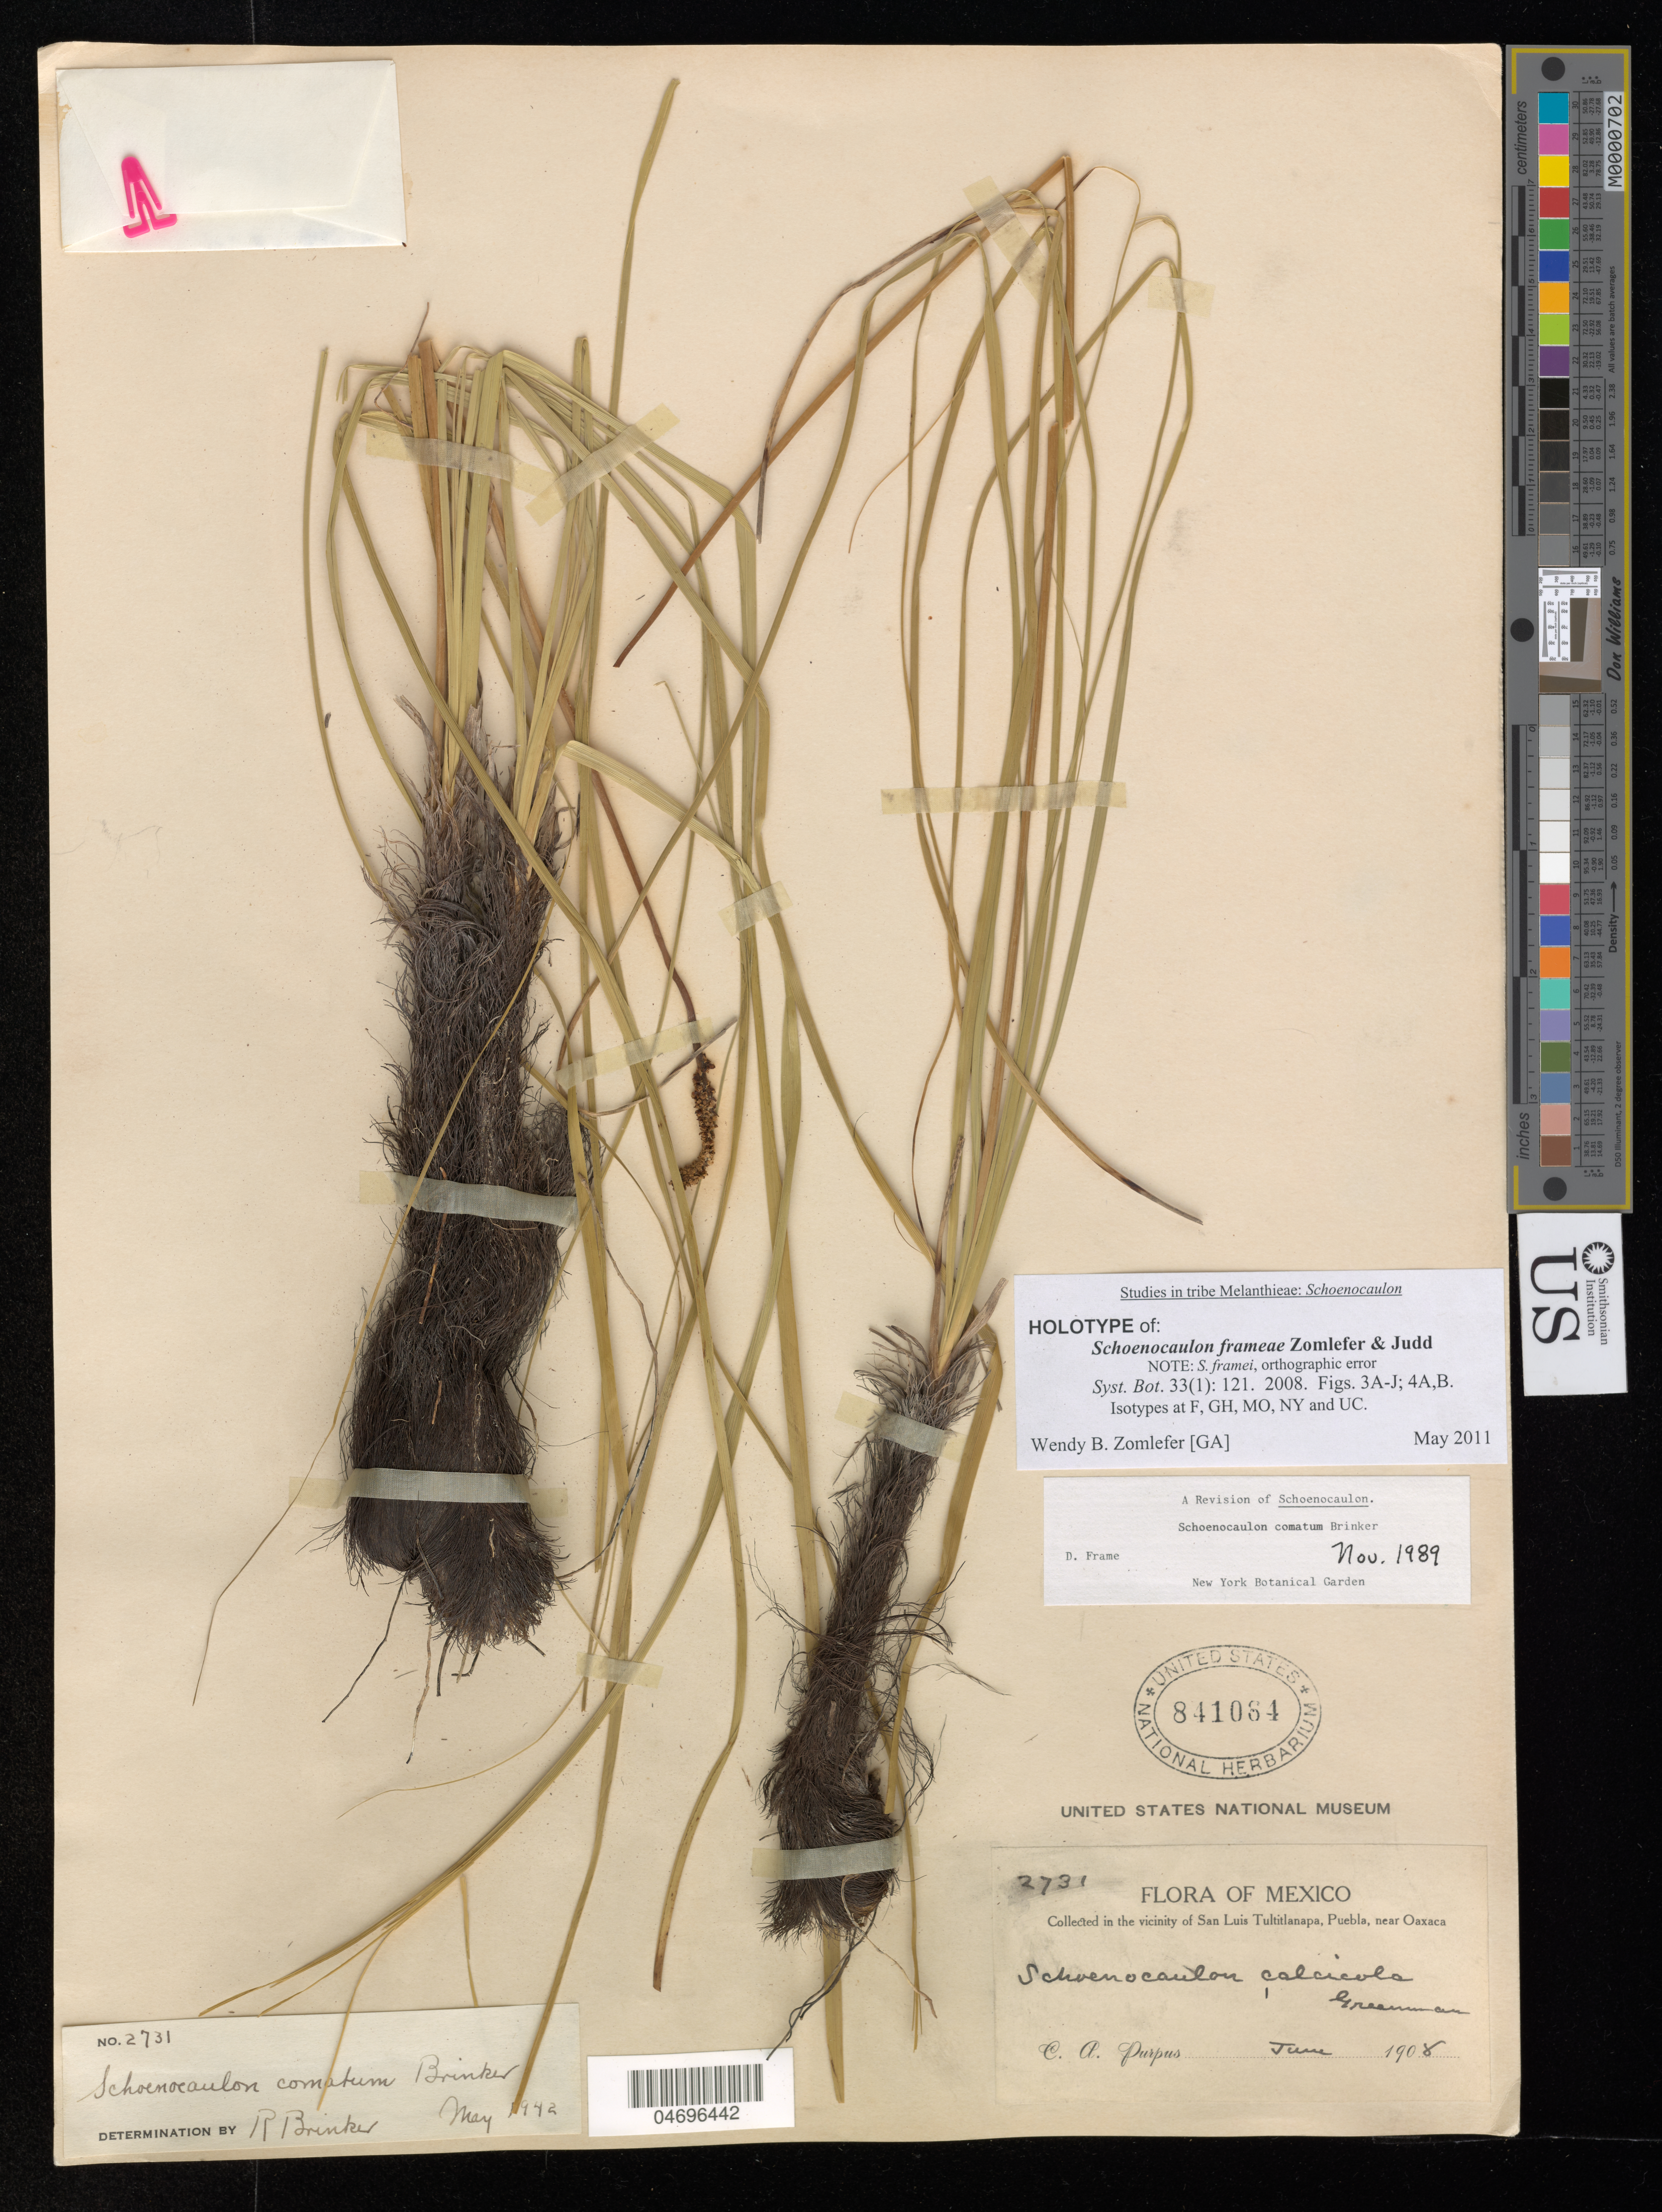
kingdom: Plantae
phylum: Tracheophyta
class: Liliopsida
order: Liliales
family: Melanthiaceae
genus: Schoenocaulon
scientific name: Schoenocaulon frameae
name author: Zomlefer & Judd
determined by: Zomlefer, Wendy Beth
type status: Holotype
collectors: C. A. Purpus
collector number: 2731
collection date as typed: Jun 1908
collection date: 1908-06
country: Mexico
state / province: Puebla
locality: In the vicinity of San Luis Tultitlanapa, Puebla, near Oaxaca.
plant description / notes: Note: S. framei, orthographic error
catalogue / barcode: US 841084